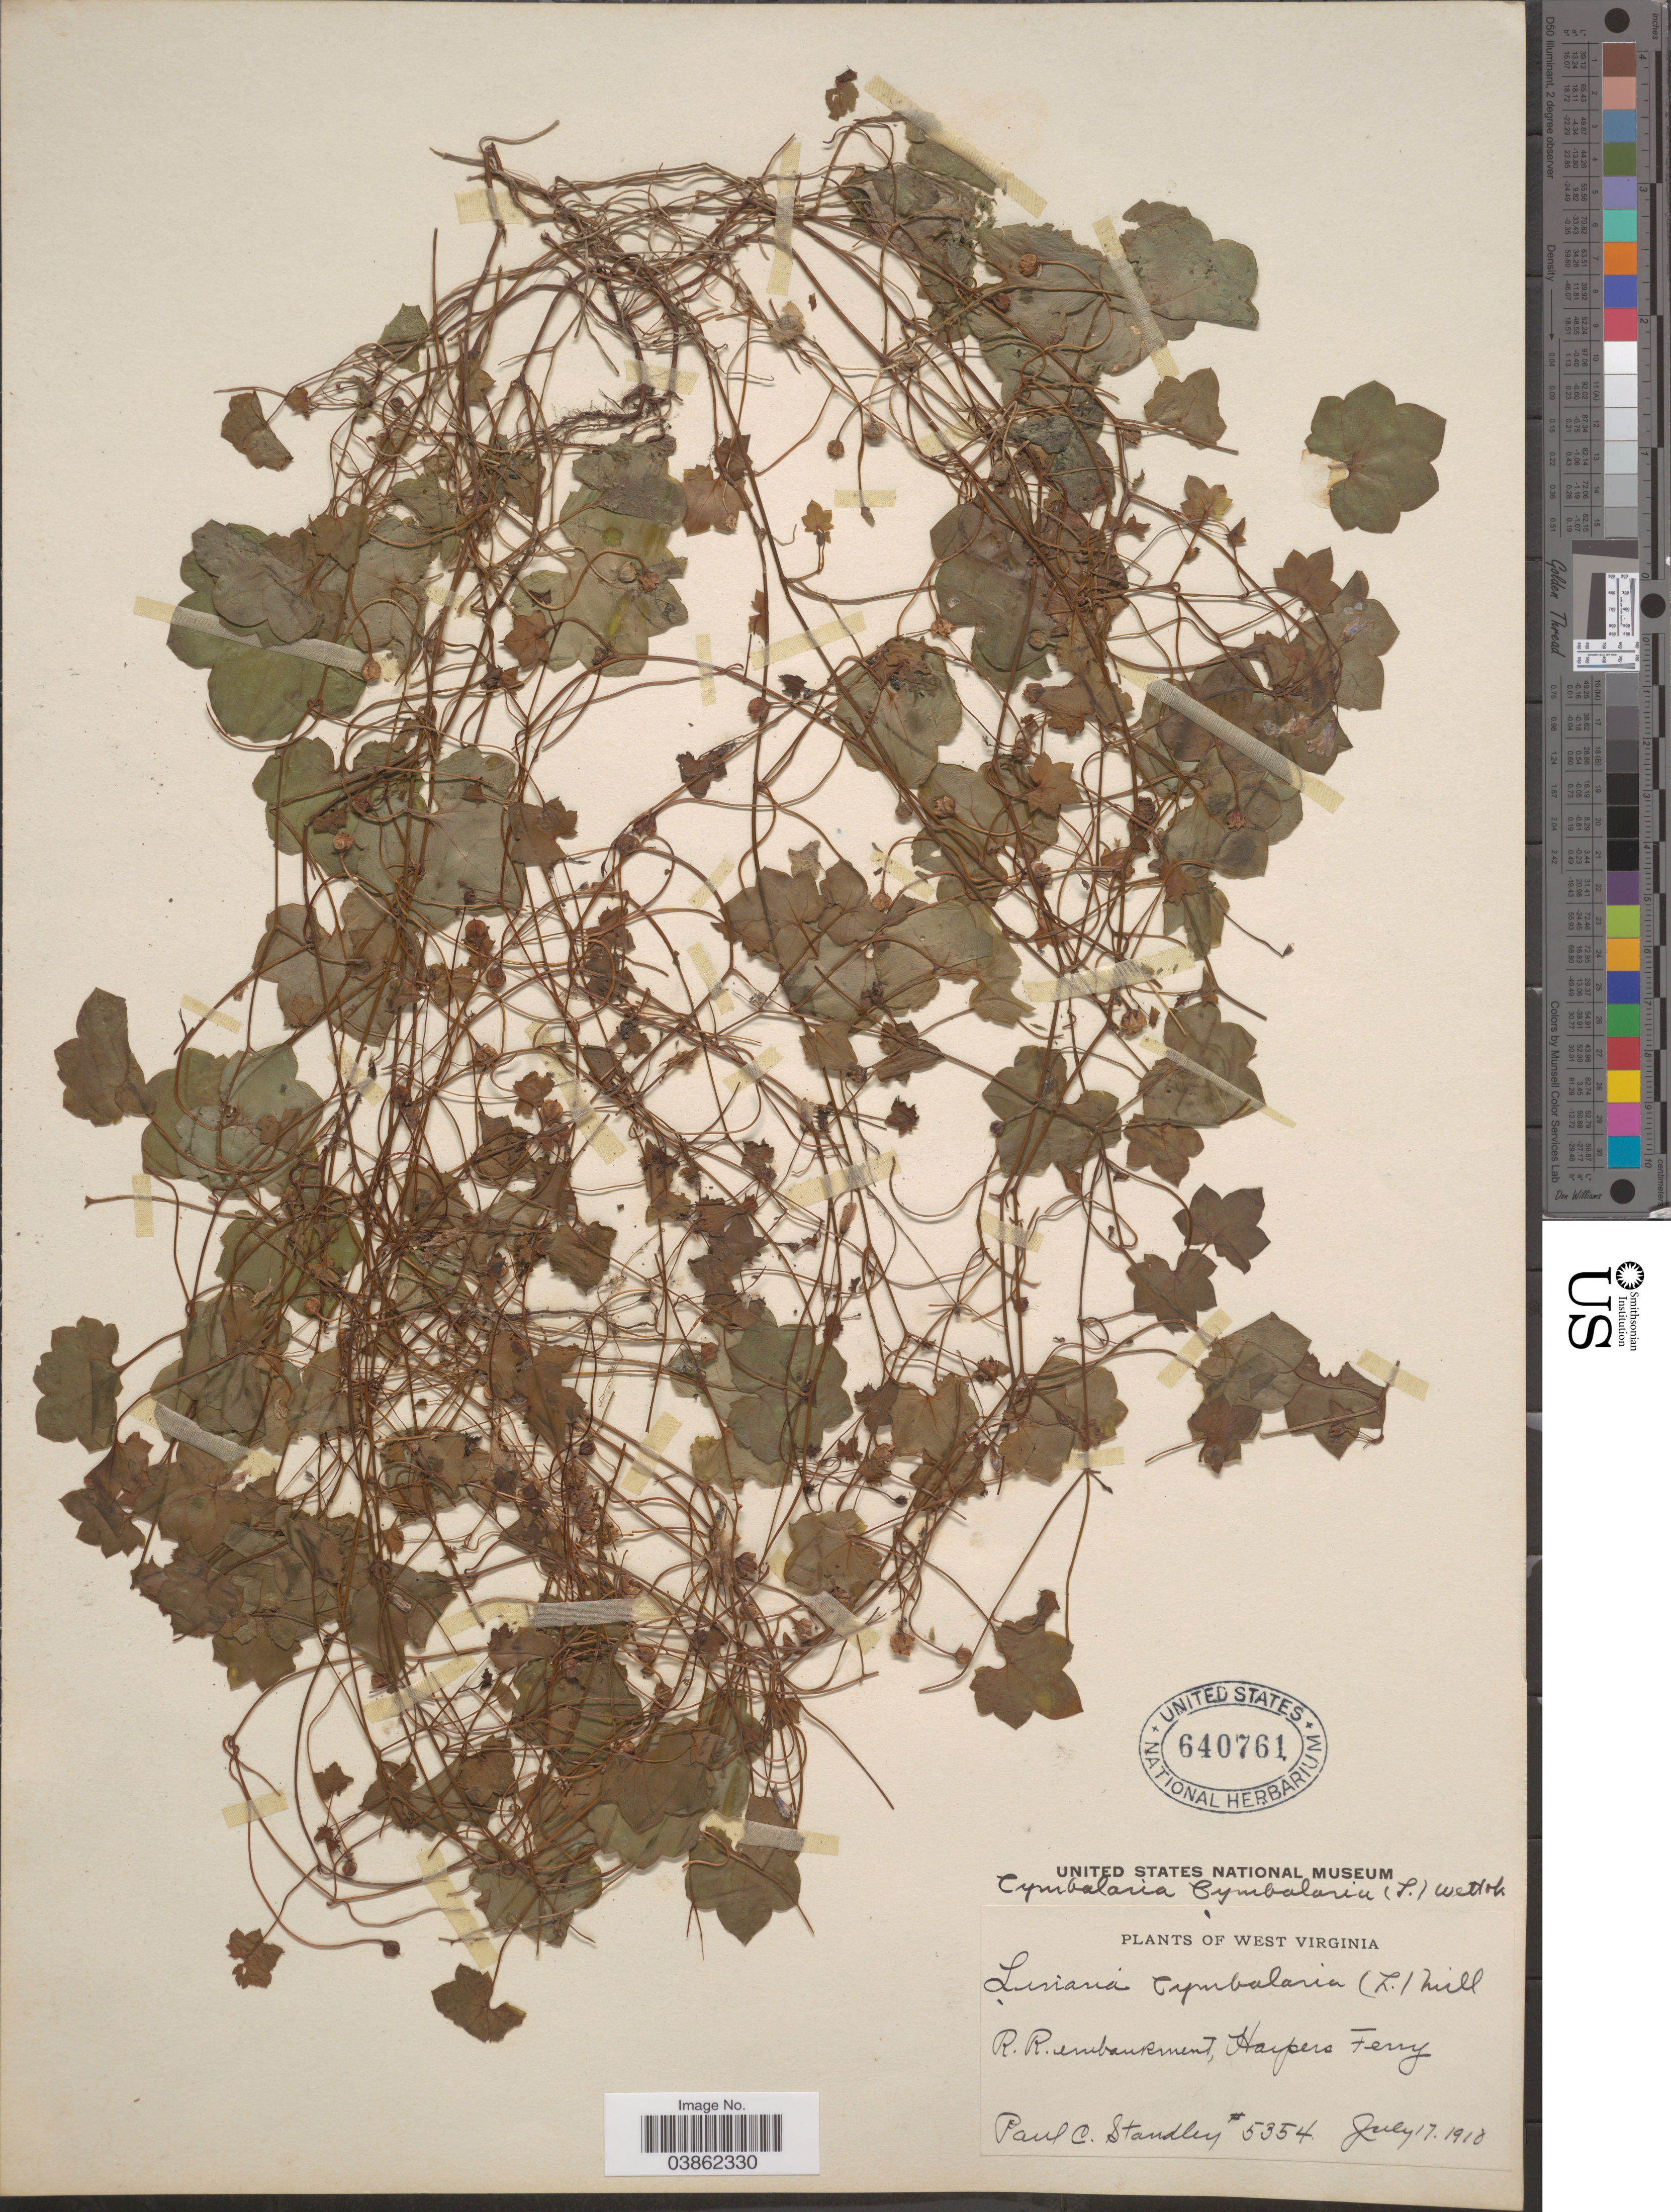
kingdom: Plantae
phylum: Tracheophyta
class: Magnoliopsida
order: Lamiales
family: Plantaginaceae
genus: Cymbalaria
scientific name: Cymbalaria muralis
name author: Gaertn. et al.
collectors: P. C. Standley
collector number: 5354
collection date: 1918-07-17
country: United States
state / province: West Virginia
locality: R.R. embankment, Harpers Ferry.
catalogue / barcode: US 640761